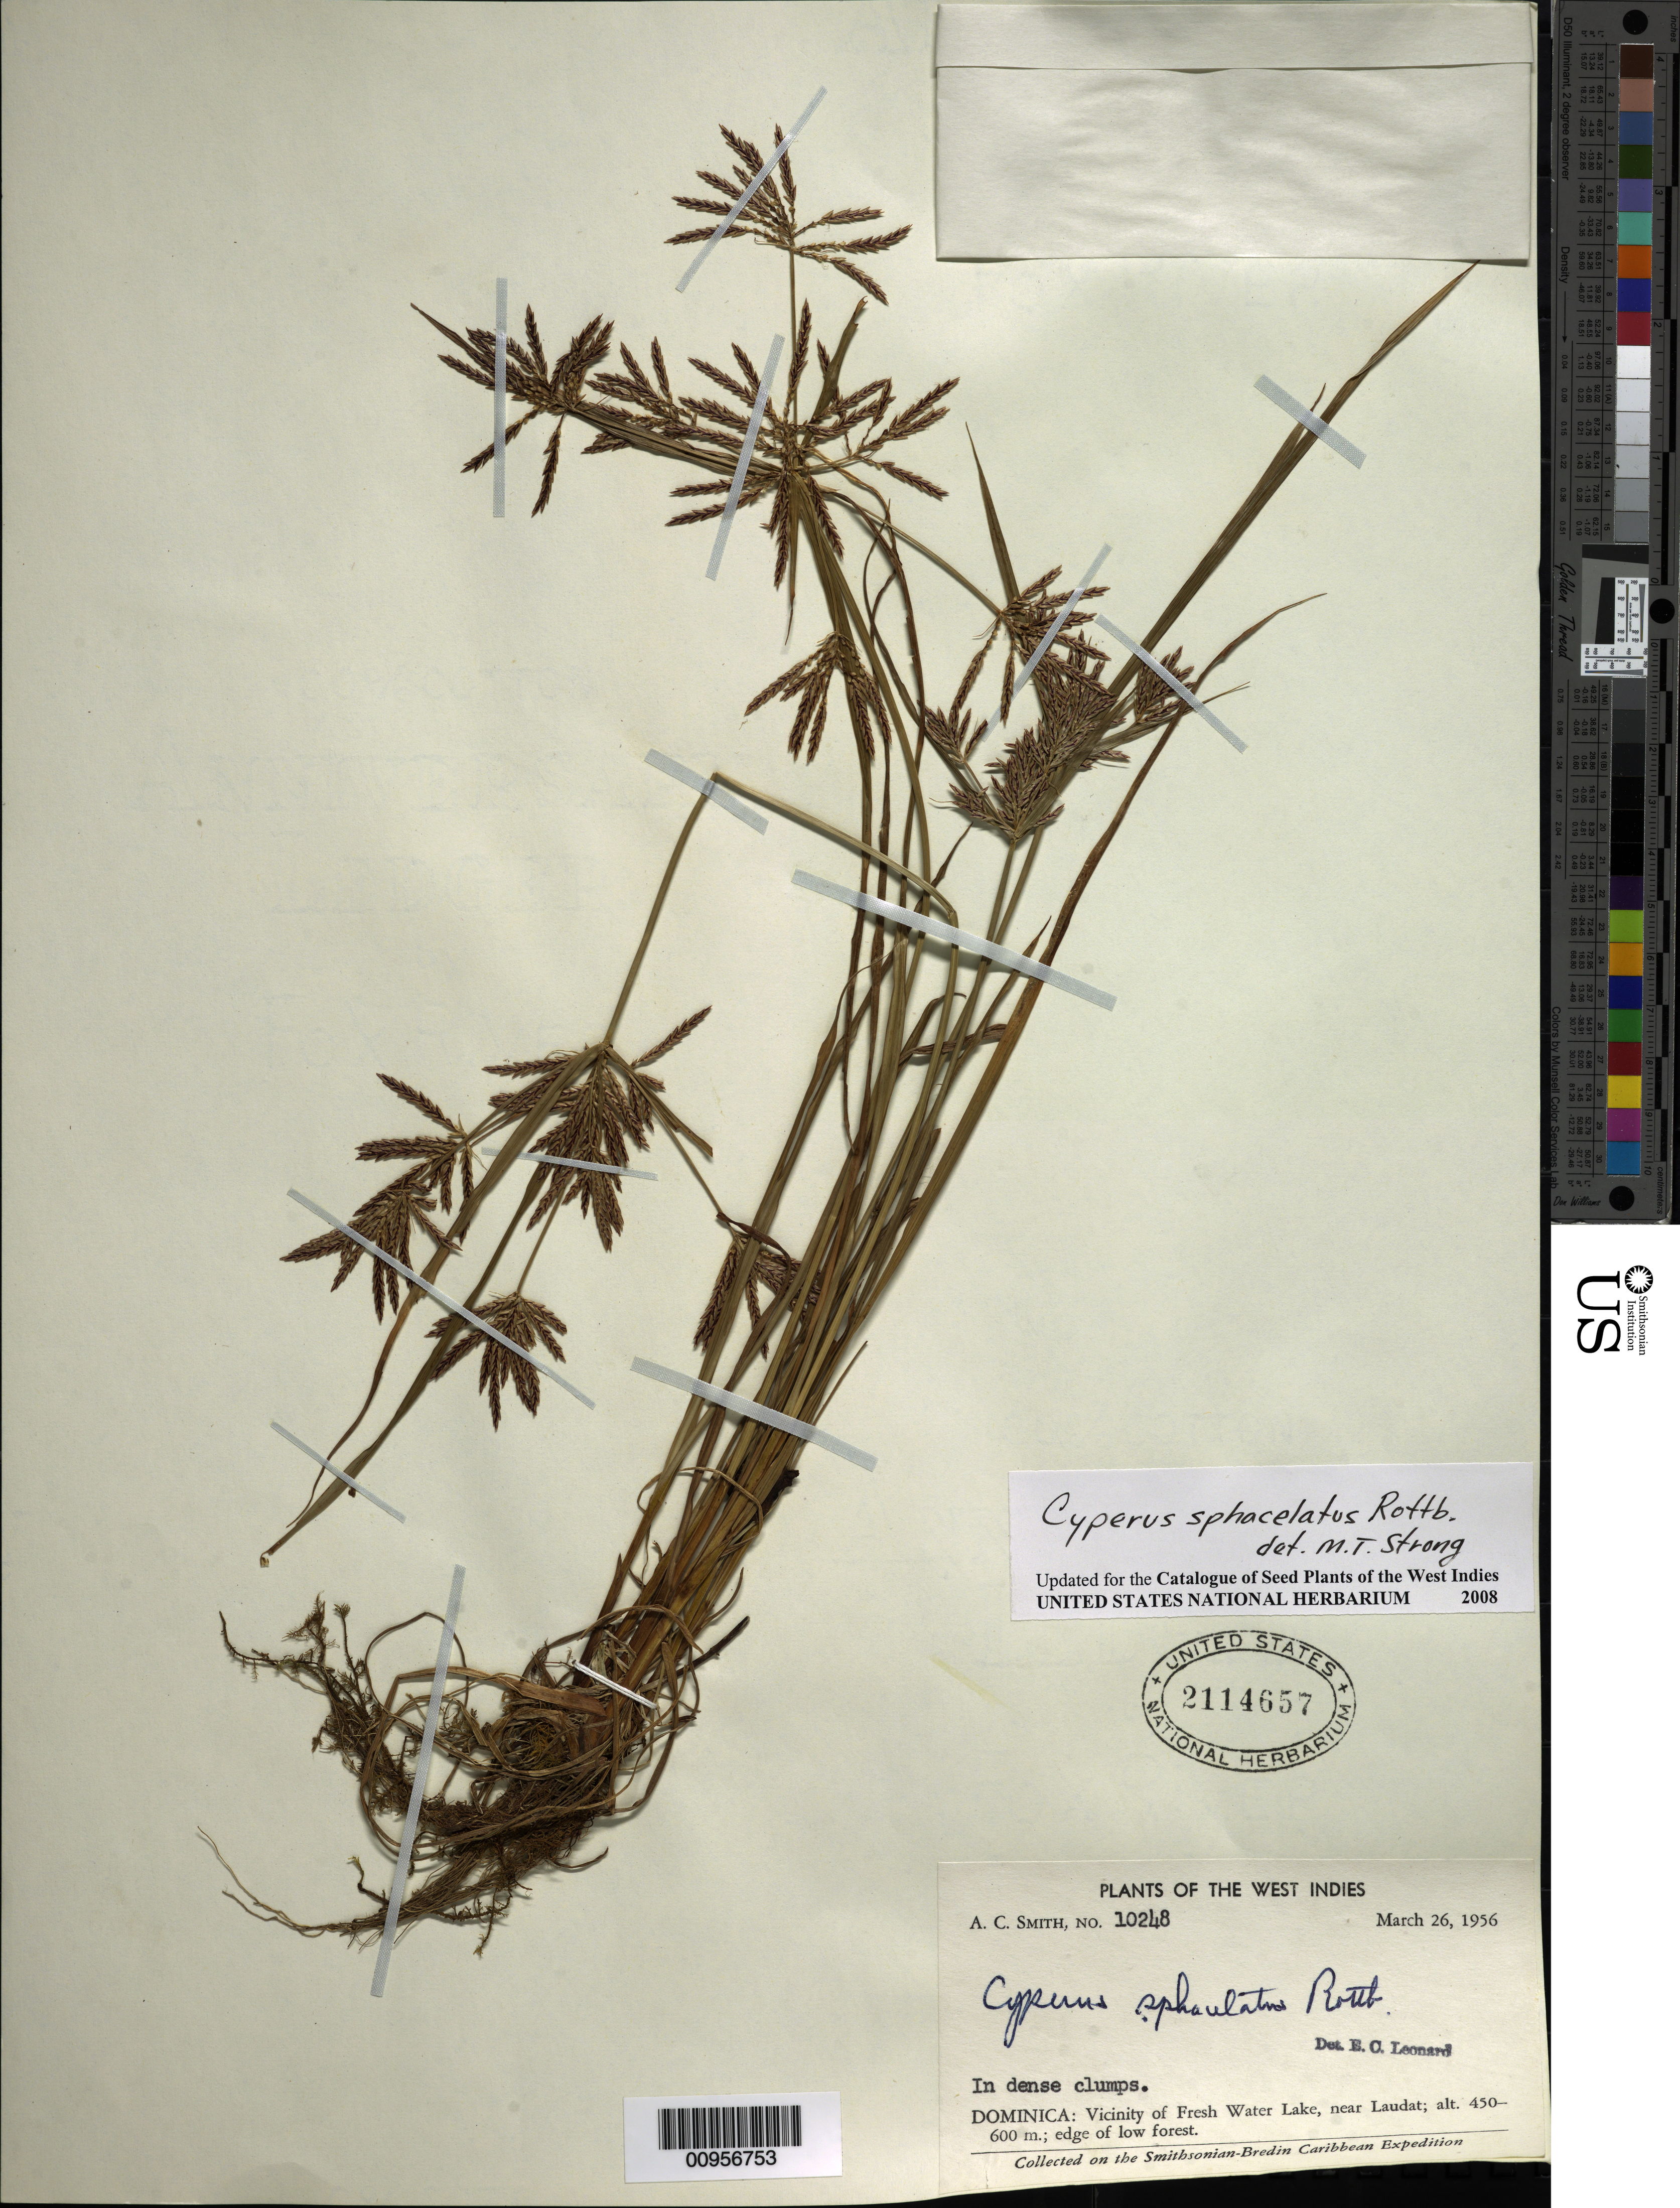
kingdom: Plantae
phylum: Tracheophyta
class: Liliopsida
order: Poales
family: Cyperaceae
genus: Cyperus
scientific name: Cyperus sphacelatus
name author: Rottb.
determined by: Strong, M. T., (US), Smithsonian Institution - National Museum of Natural History (UNITED STATES)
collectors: A. C. Smith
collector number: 10248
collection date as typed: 26 Mar 1956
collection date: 1956-03-26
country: Dominica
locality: Vicinity of Fresh Water Lake, near Laudat, edge of low forest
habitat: Edge of low forest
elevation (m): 450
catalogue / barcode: US 2114657